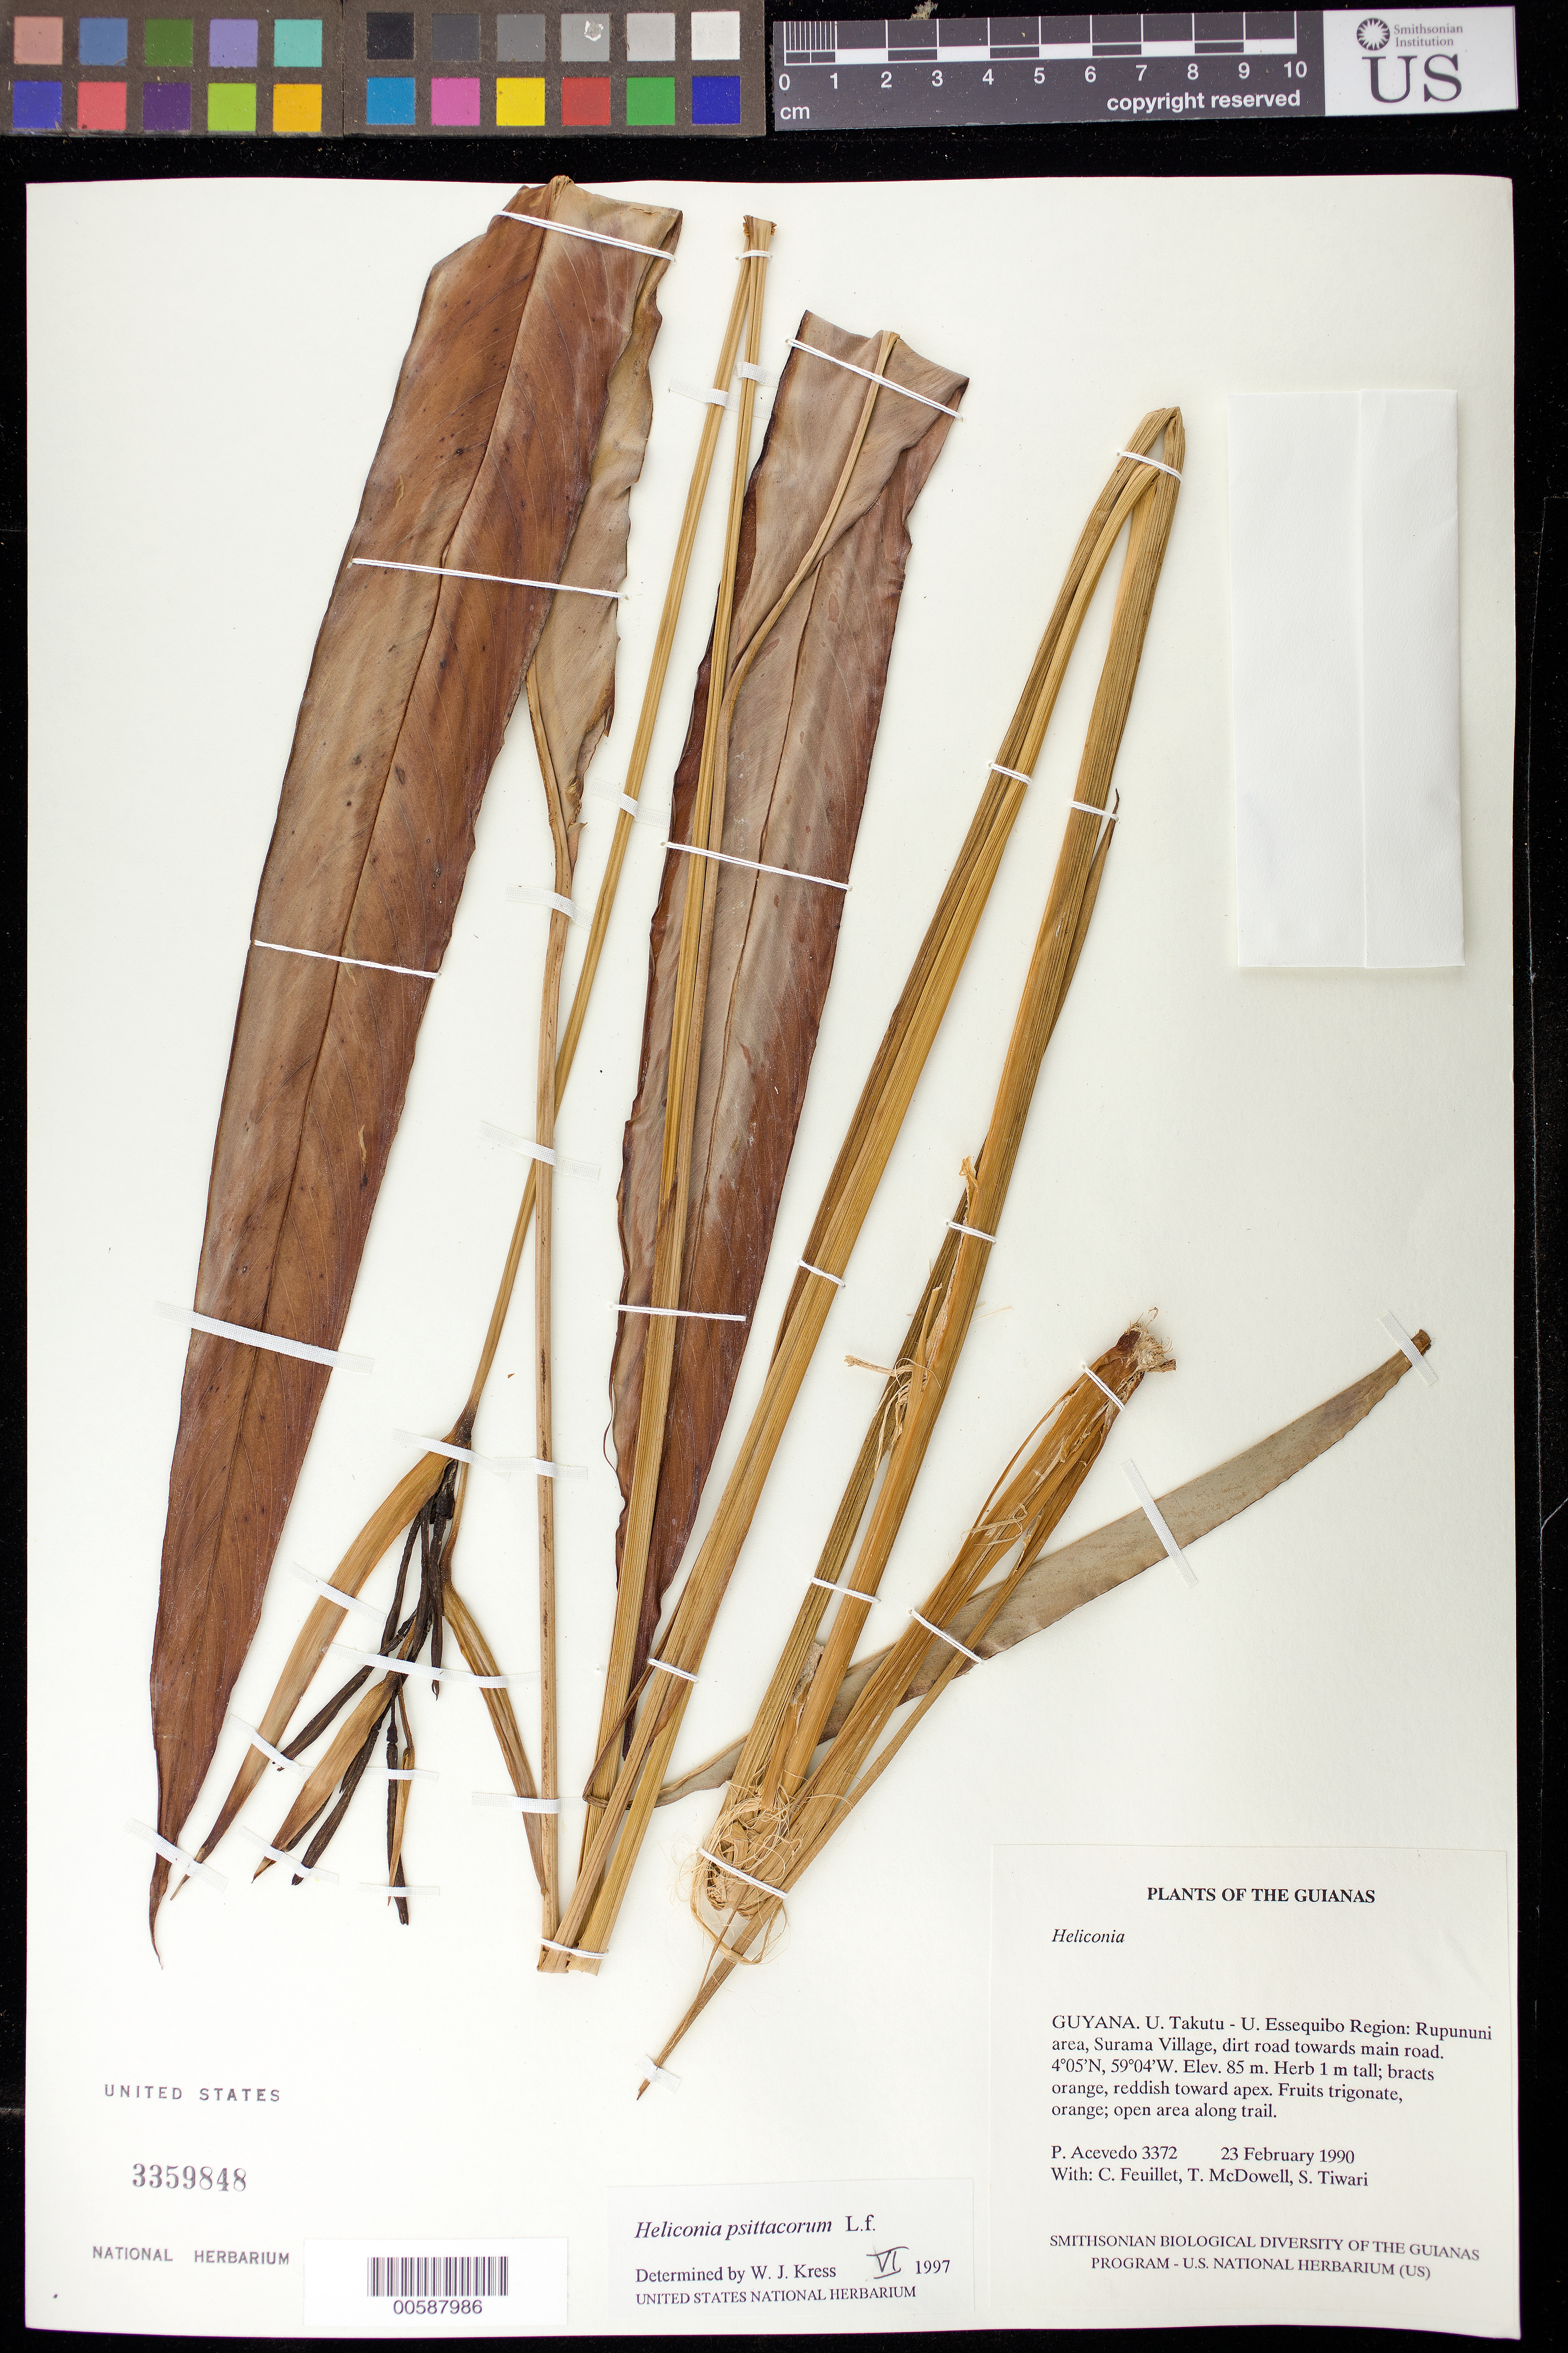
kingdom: Plantae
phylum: Tracheophyta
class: Liliopsida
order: Zingiberales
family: Heliconiaceae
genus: Heliconia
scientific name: Heliconia psittacorum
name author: L. f.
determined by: Kress, W. J., (US), Smithsonian Institution - National Museum of Natural History (UNITED STATES)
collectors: P. Acevedo-Rodr., C. Feuillet, T. McDowell & S. Tiwari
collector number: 3372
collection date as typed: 23 Feb 1990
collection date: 1990-02-23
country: Guyana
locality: U. Takutu - U. Essequibo. Rupununi area, Surama Village, dirt road towards main road.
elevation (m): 85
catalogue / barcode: US 3359848